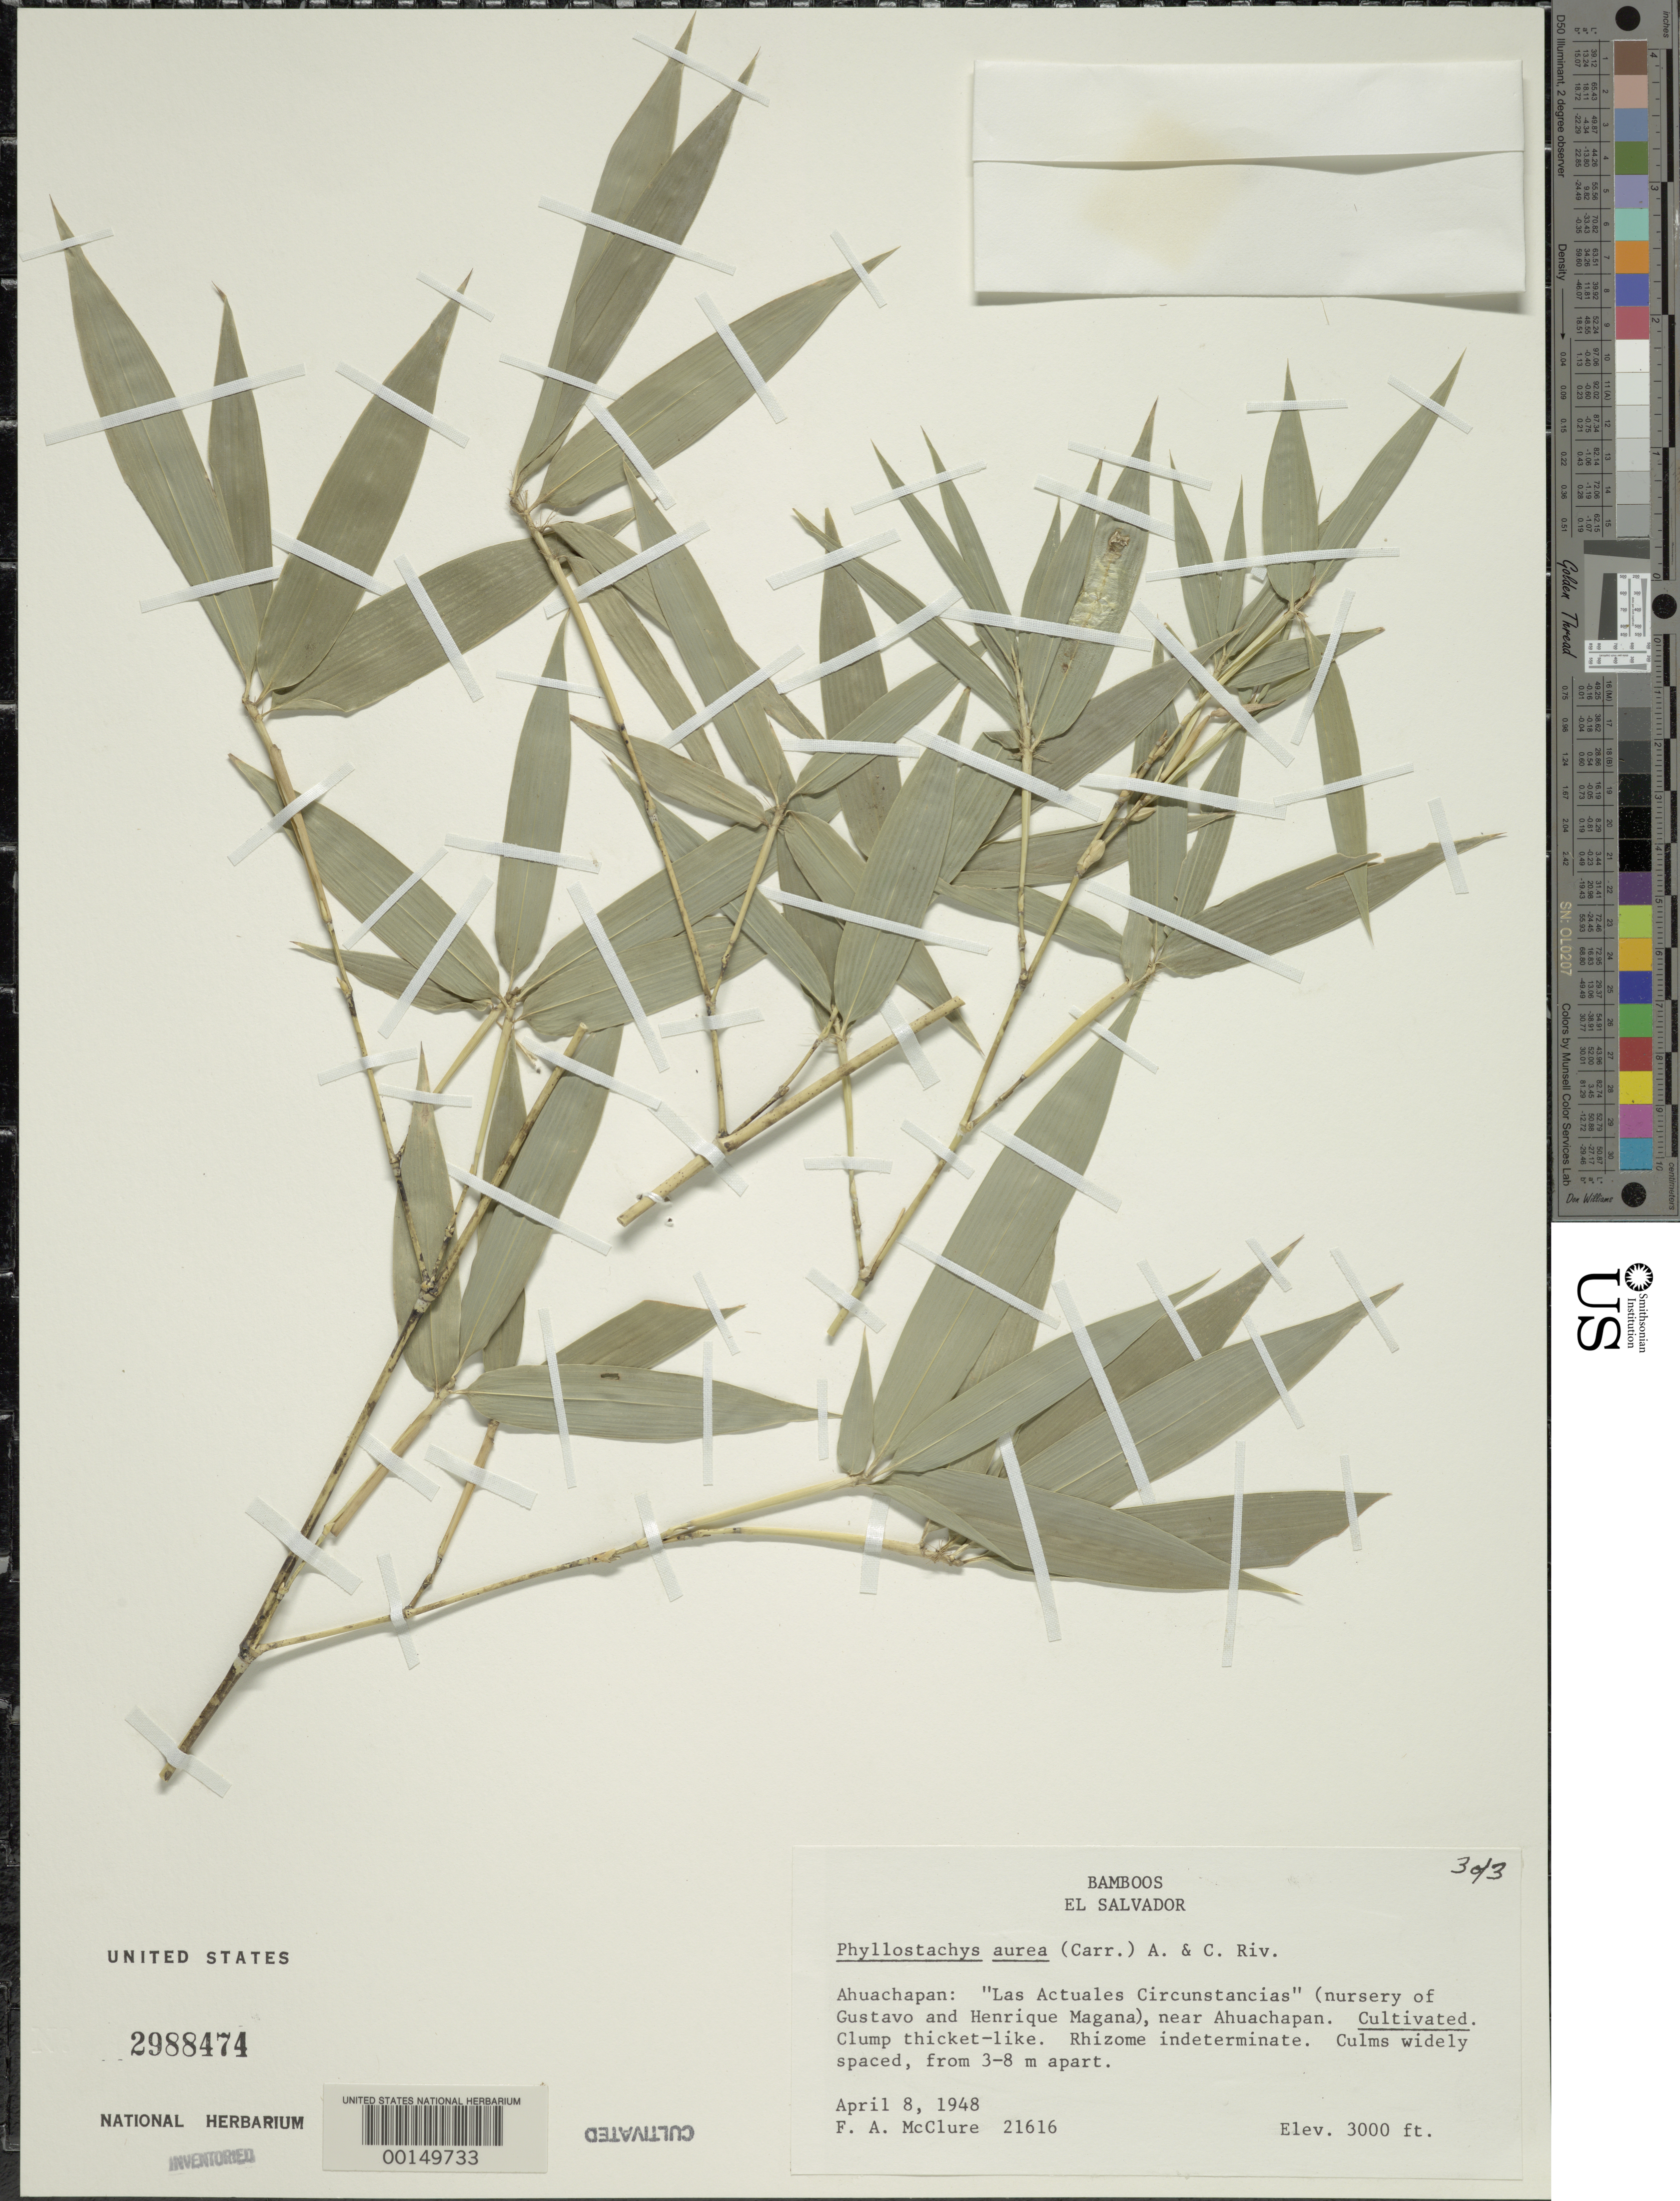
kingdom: Plantae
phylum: Tracheophyta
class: Liliopsida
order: Poales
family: Poaceae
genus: Phyllostachys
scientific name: Phyllostachys aurea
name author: Rivière & C. Rivière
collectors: F. A. McClure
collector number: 21616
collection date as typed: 08 Apr 1948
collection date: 1948-04-08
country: El Salvador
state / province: Ahuachapán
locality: "las actuales circunstancies"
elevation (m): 915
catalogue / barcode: US 2988474